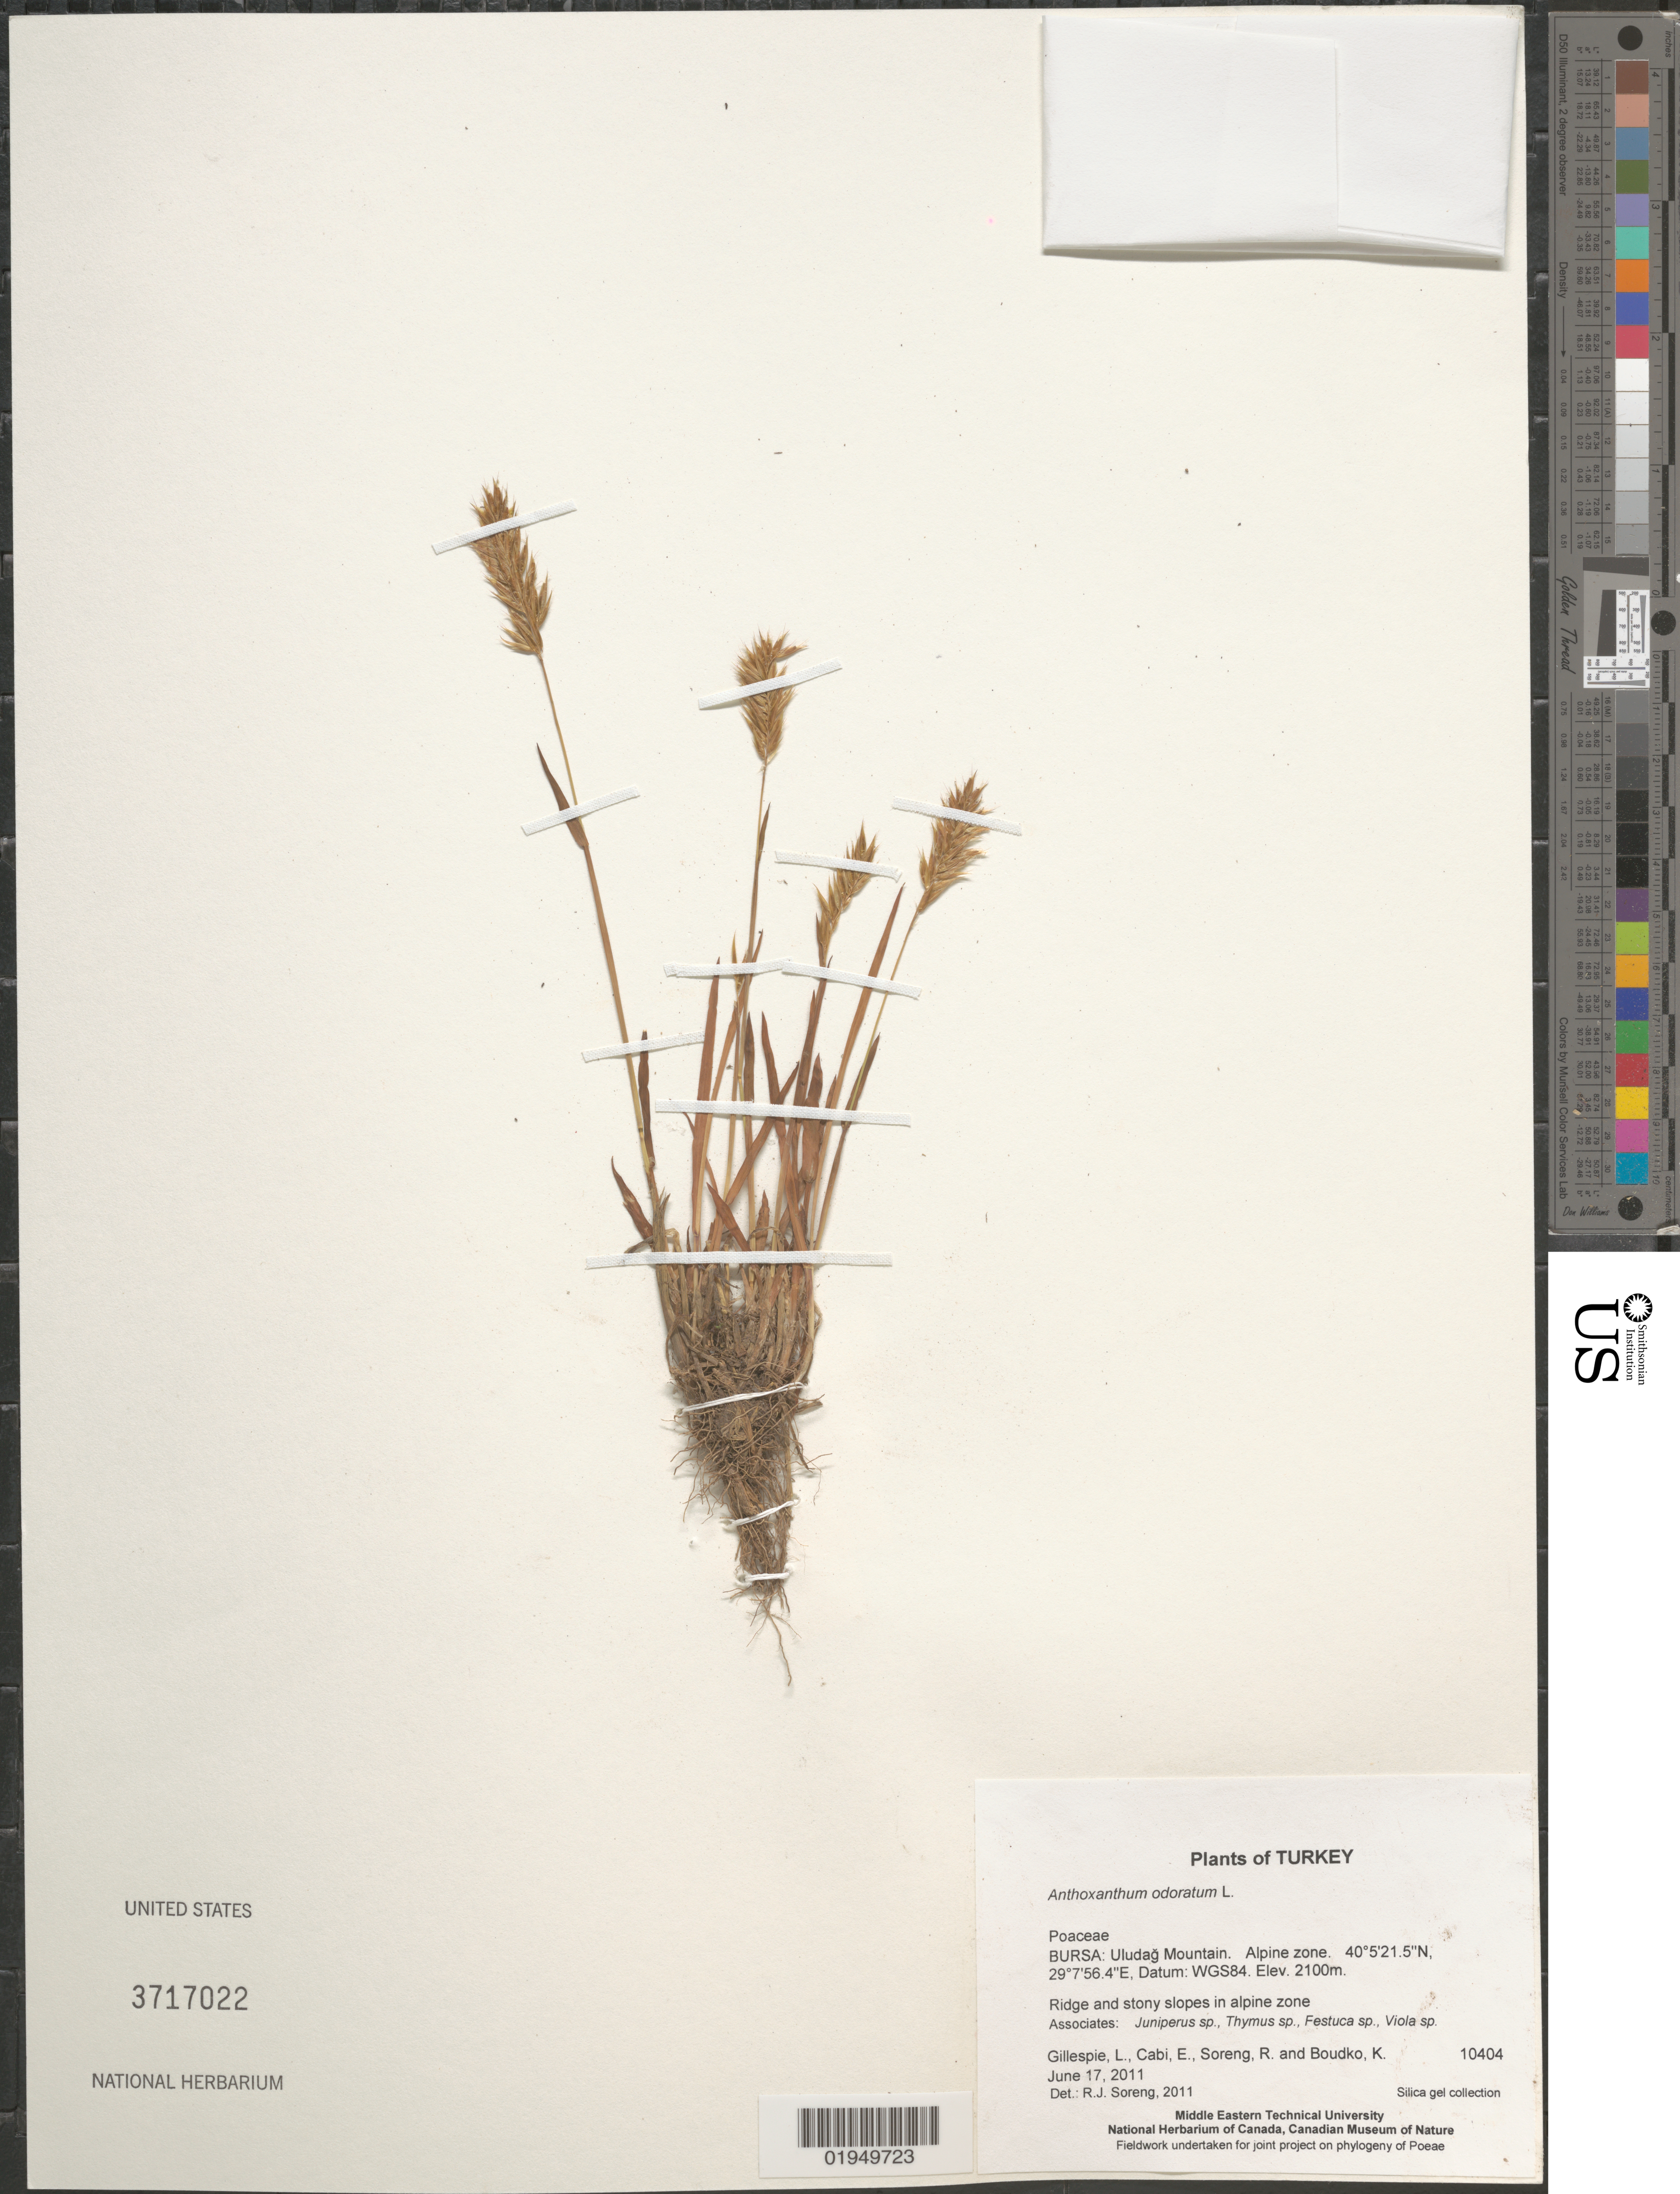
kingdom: Plantae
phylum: Tracheophyta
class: Liliopsida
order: Poales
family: Poaceae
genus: Anthoxanthum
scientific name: Anthoxanthum odoratum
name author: L.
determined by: Soreng, Robert J., Research Associate (BOT), Smithsonian Institution - National Museum of Natural History (UNITED STATES)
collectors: L. J. Gillespie, E. Cabi, R. J. Soreng & K. Boudko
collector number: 10404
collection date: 2011-06-17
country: Turkey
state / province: Bursa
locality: Uludag Mountain. Alpine zone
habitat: Ridge and stony slopes in alpine zone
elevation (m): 2100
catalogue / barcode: US 3717022